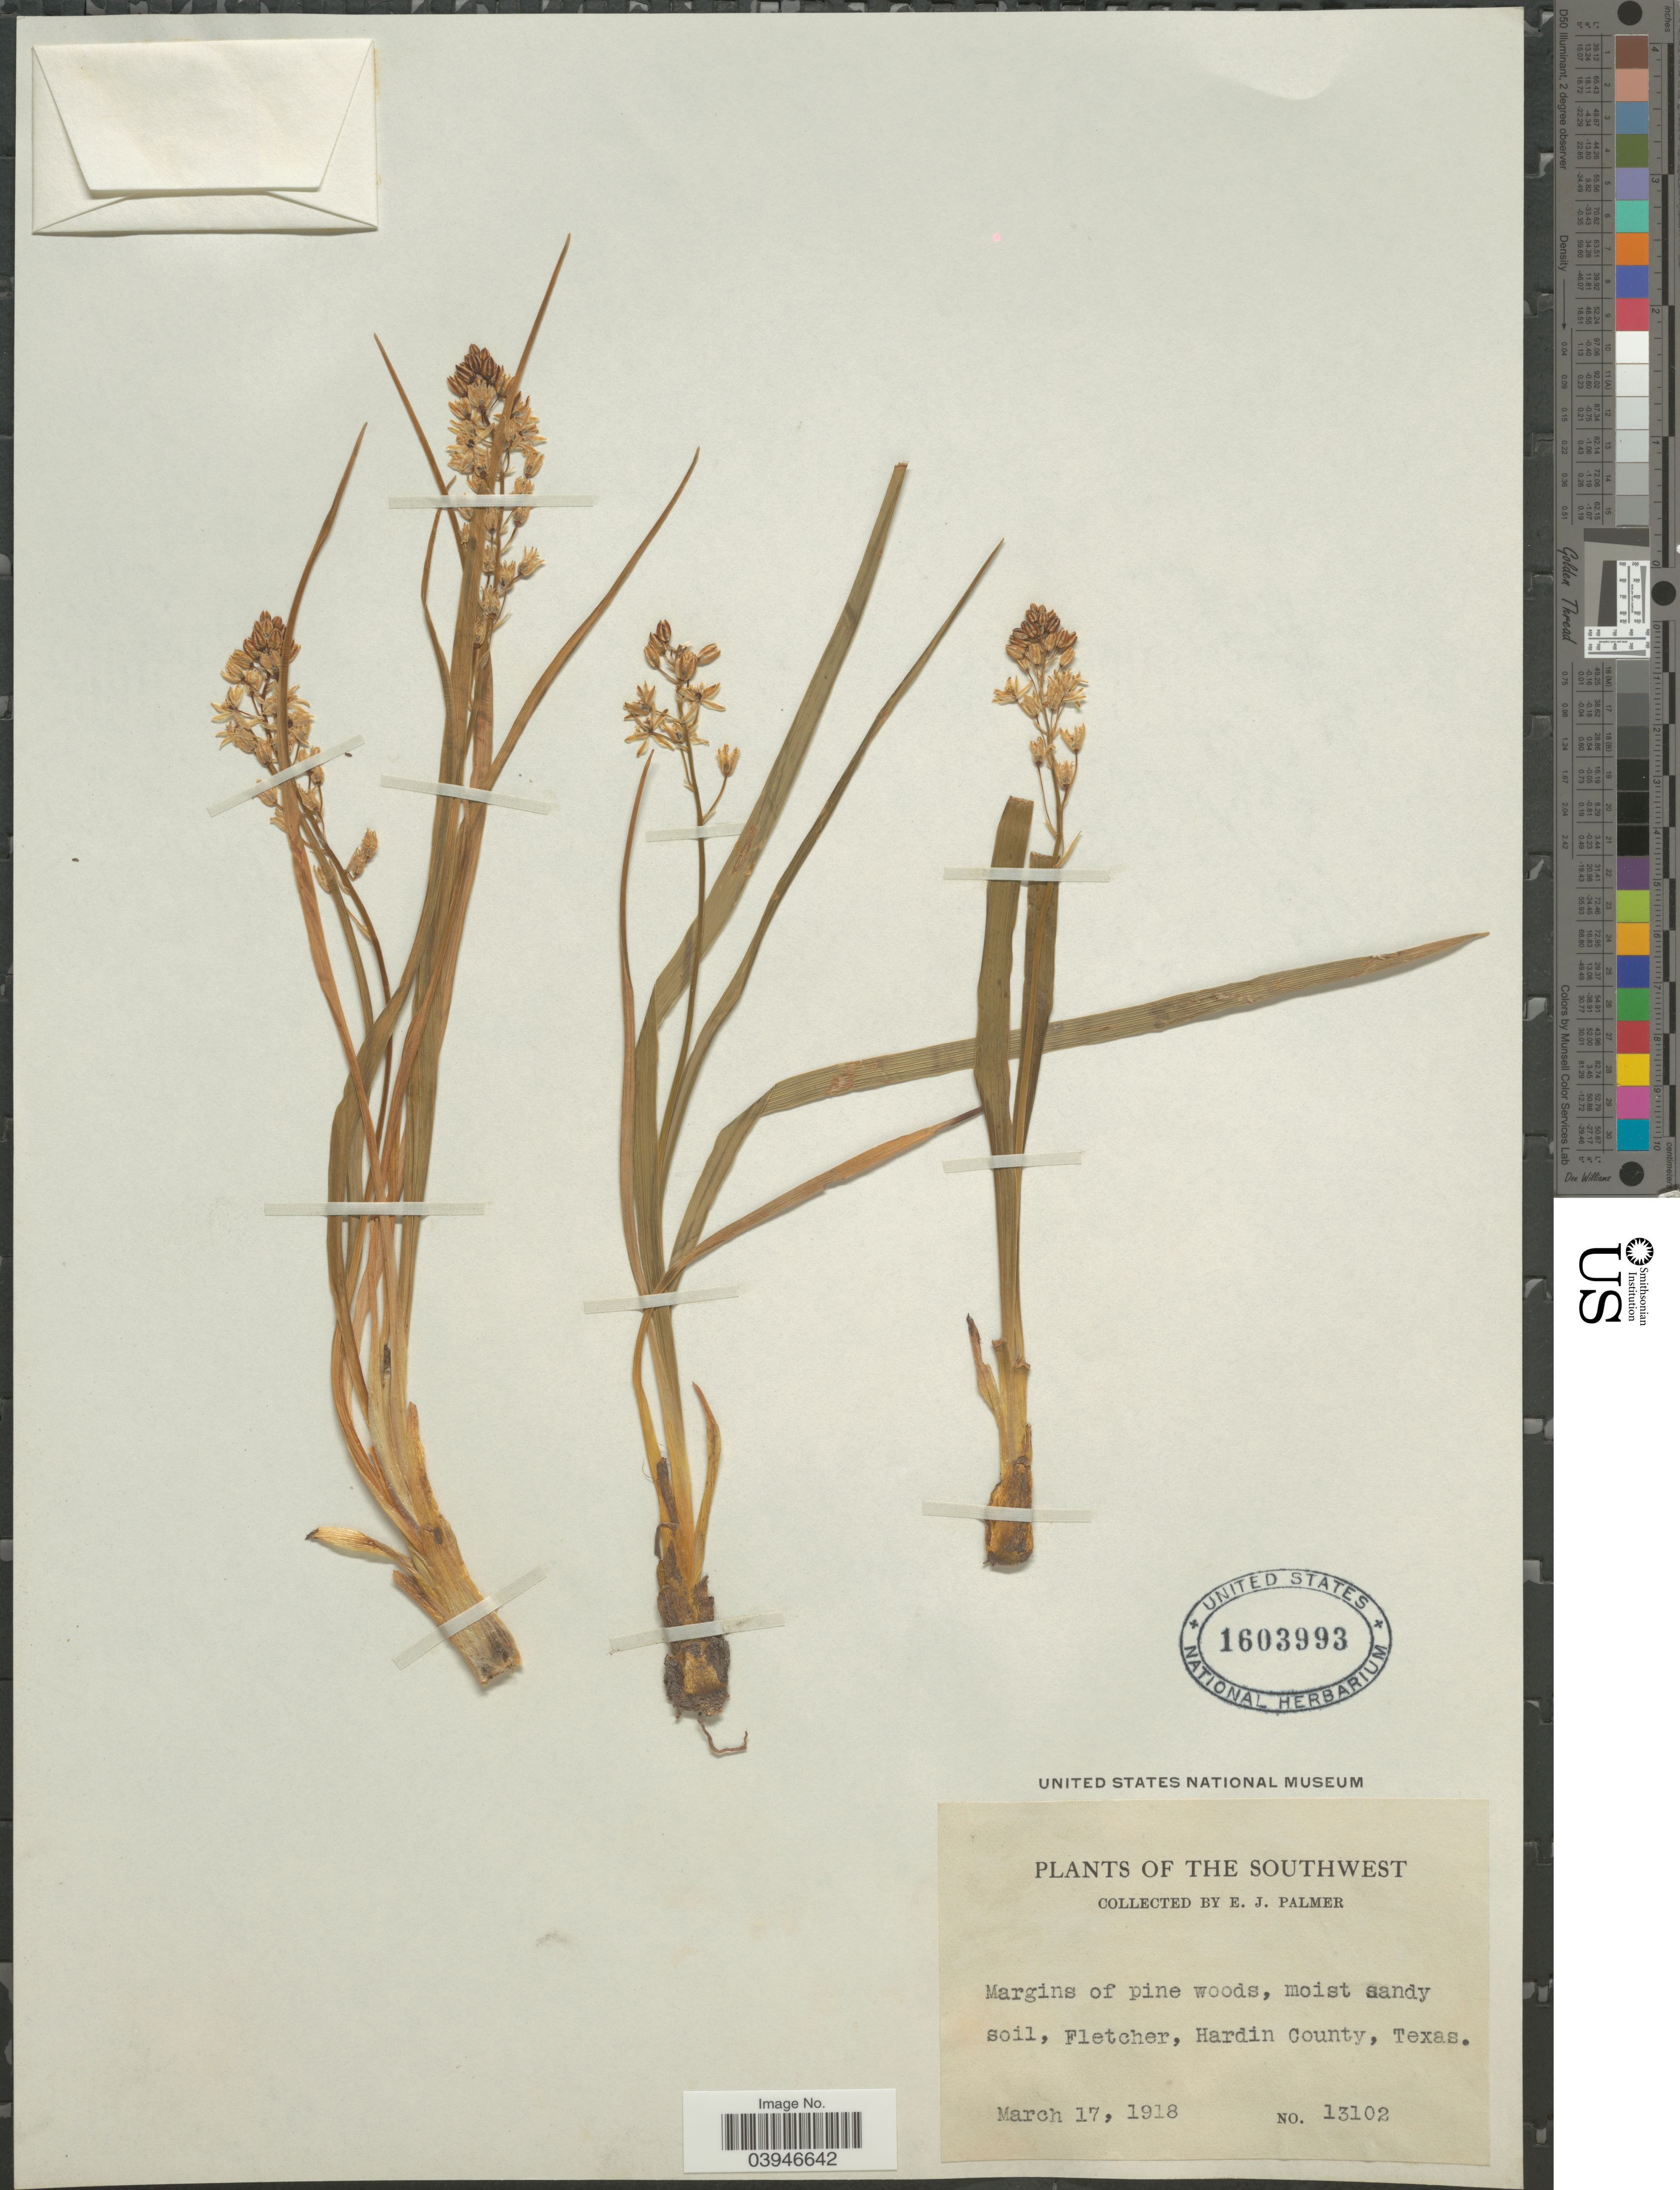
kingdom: Plantae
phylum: Tracheophyta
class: Liliopsida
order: Liliales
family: Liliaceae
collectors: E. J. Palmer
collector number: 13102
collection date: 1918-03-17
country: United States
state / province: Texas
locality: The Southwest. Margins of pine woods, moist sandy soil, Fletcher, Hardin County.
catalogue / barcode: US 1603993